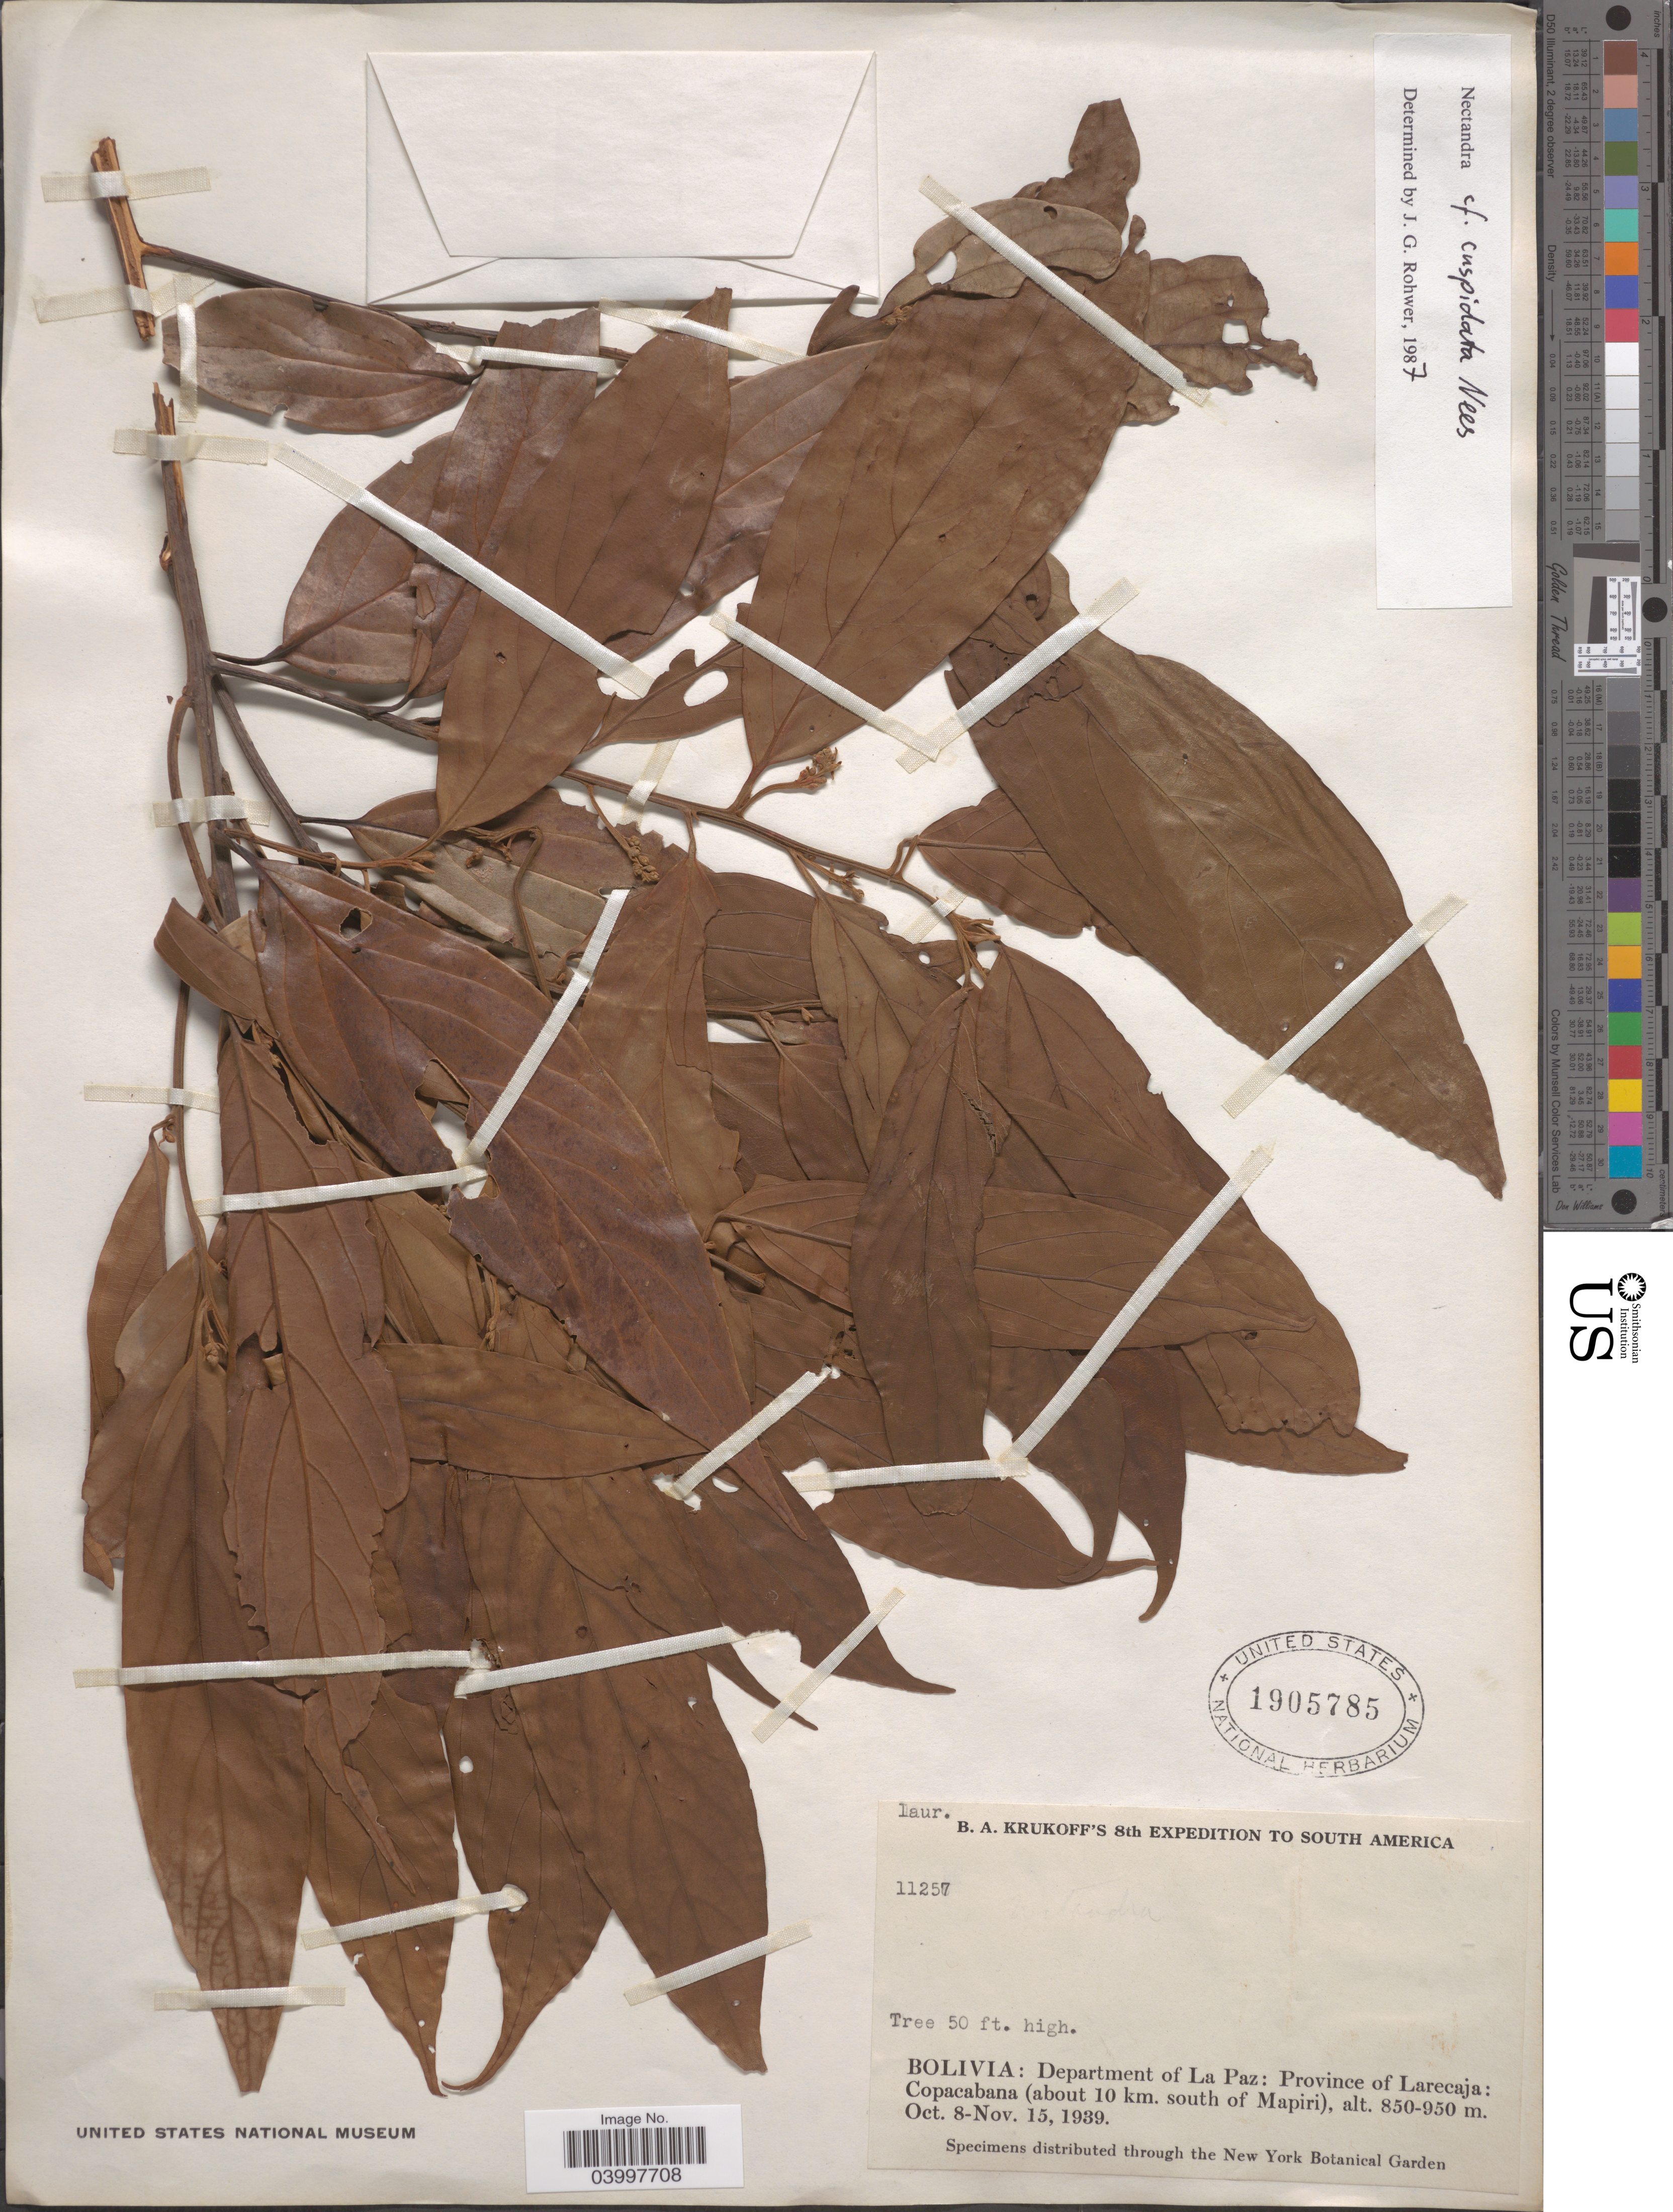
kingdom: Plantae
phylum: Tracheophyta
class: Magnoliopsida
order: Laurales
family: Lauraceae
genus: Nectandra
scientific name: Nectandra cuspidata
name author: Nees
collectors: B. A. Krukoff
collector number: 11257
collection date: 1939-10-08/1939-11-15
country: Bolivia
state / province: La Paz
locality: Department of La Paz: Province of Larecaja: Copacabana (about 10 km. south of Mapiri).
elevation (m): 850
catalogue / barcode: US 1905785